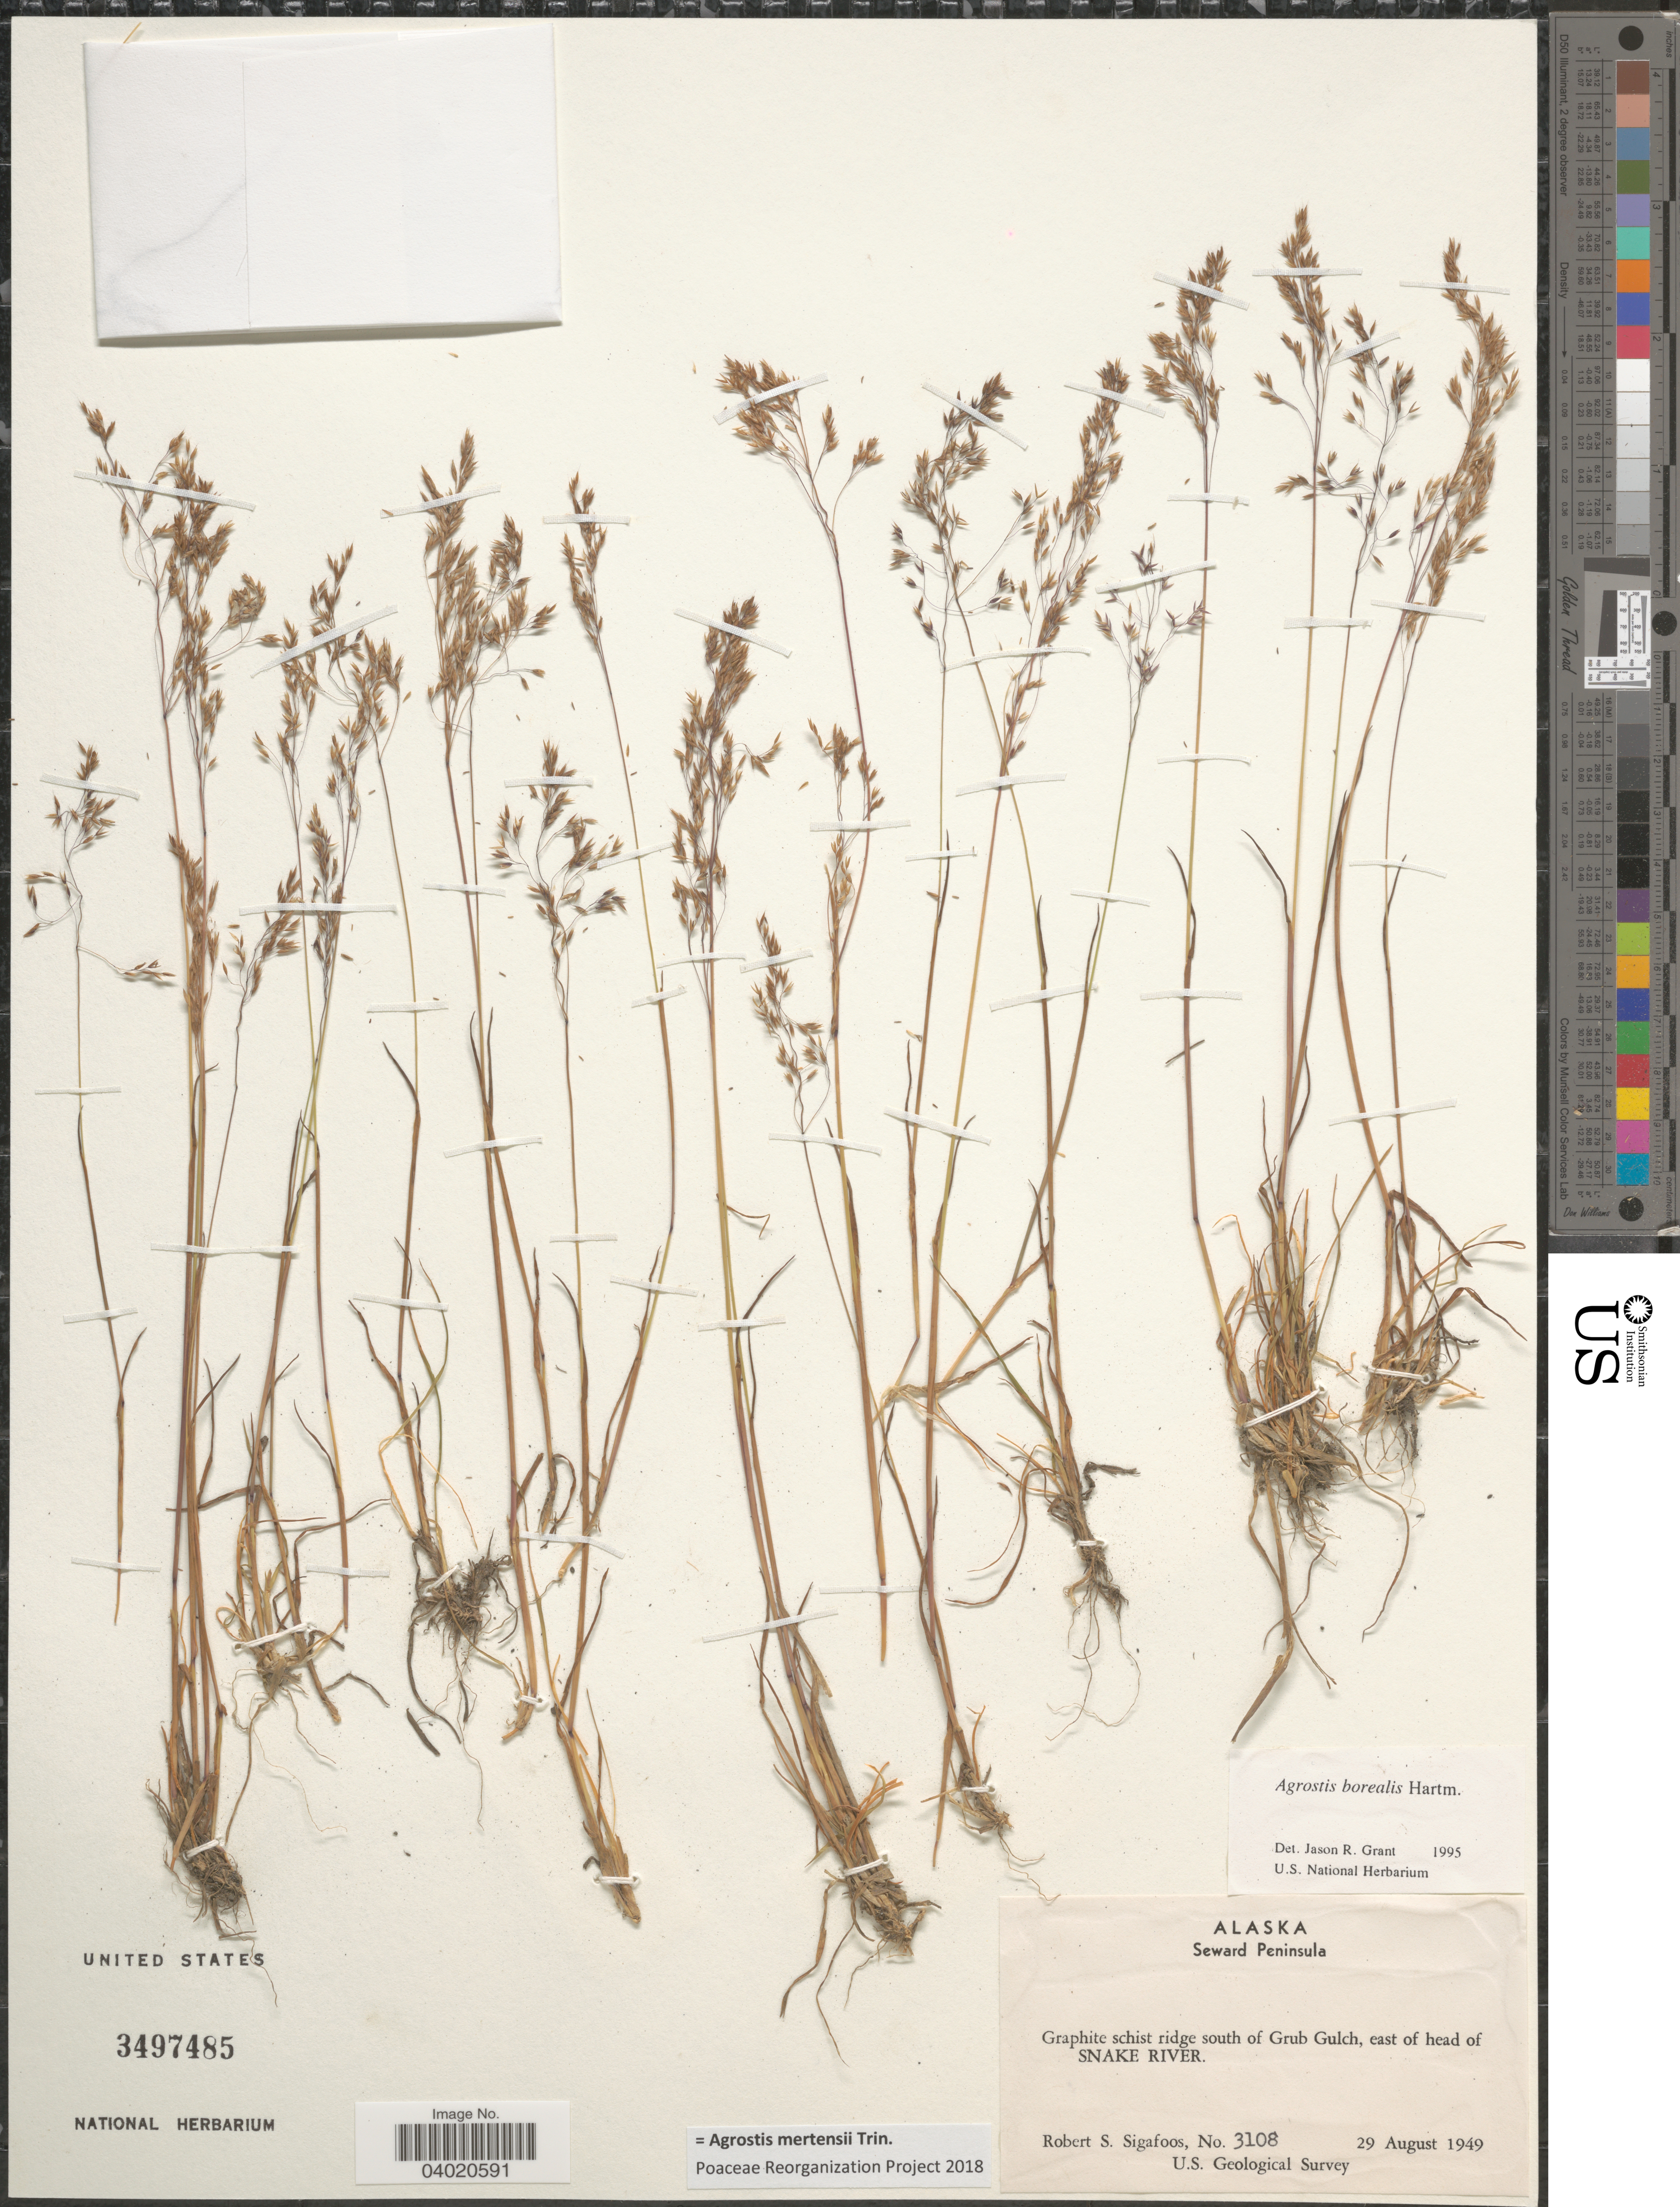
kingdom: Plantae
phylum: Tracheophyta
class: Liliopsida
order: Poales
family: Poaceae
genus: Agrostis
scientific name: Agrostis mertensii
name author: Trin.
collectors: R. Sigafoos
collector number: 3108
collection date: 1949-08-29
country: United States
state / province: Alaska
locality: Seward Peninsula. Graphite schist ridge south of Grub Gulch, east of head of Snake River.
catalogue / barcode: US 3497485